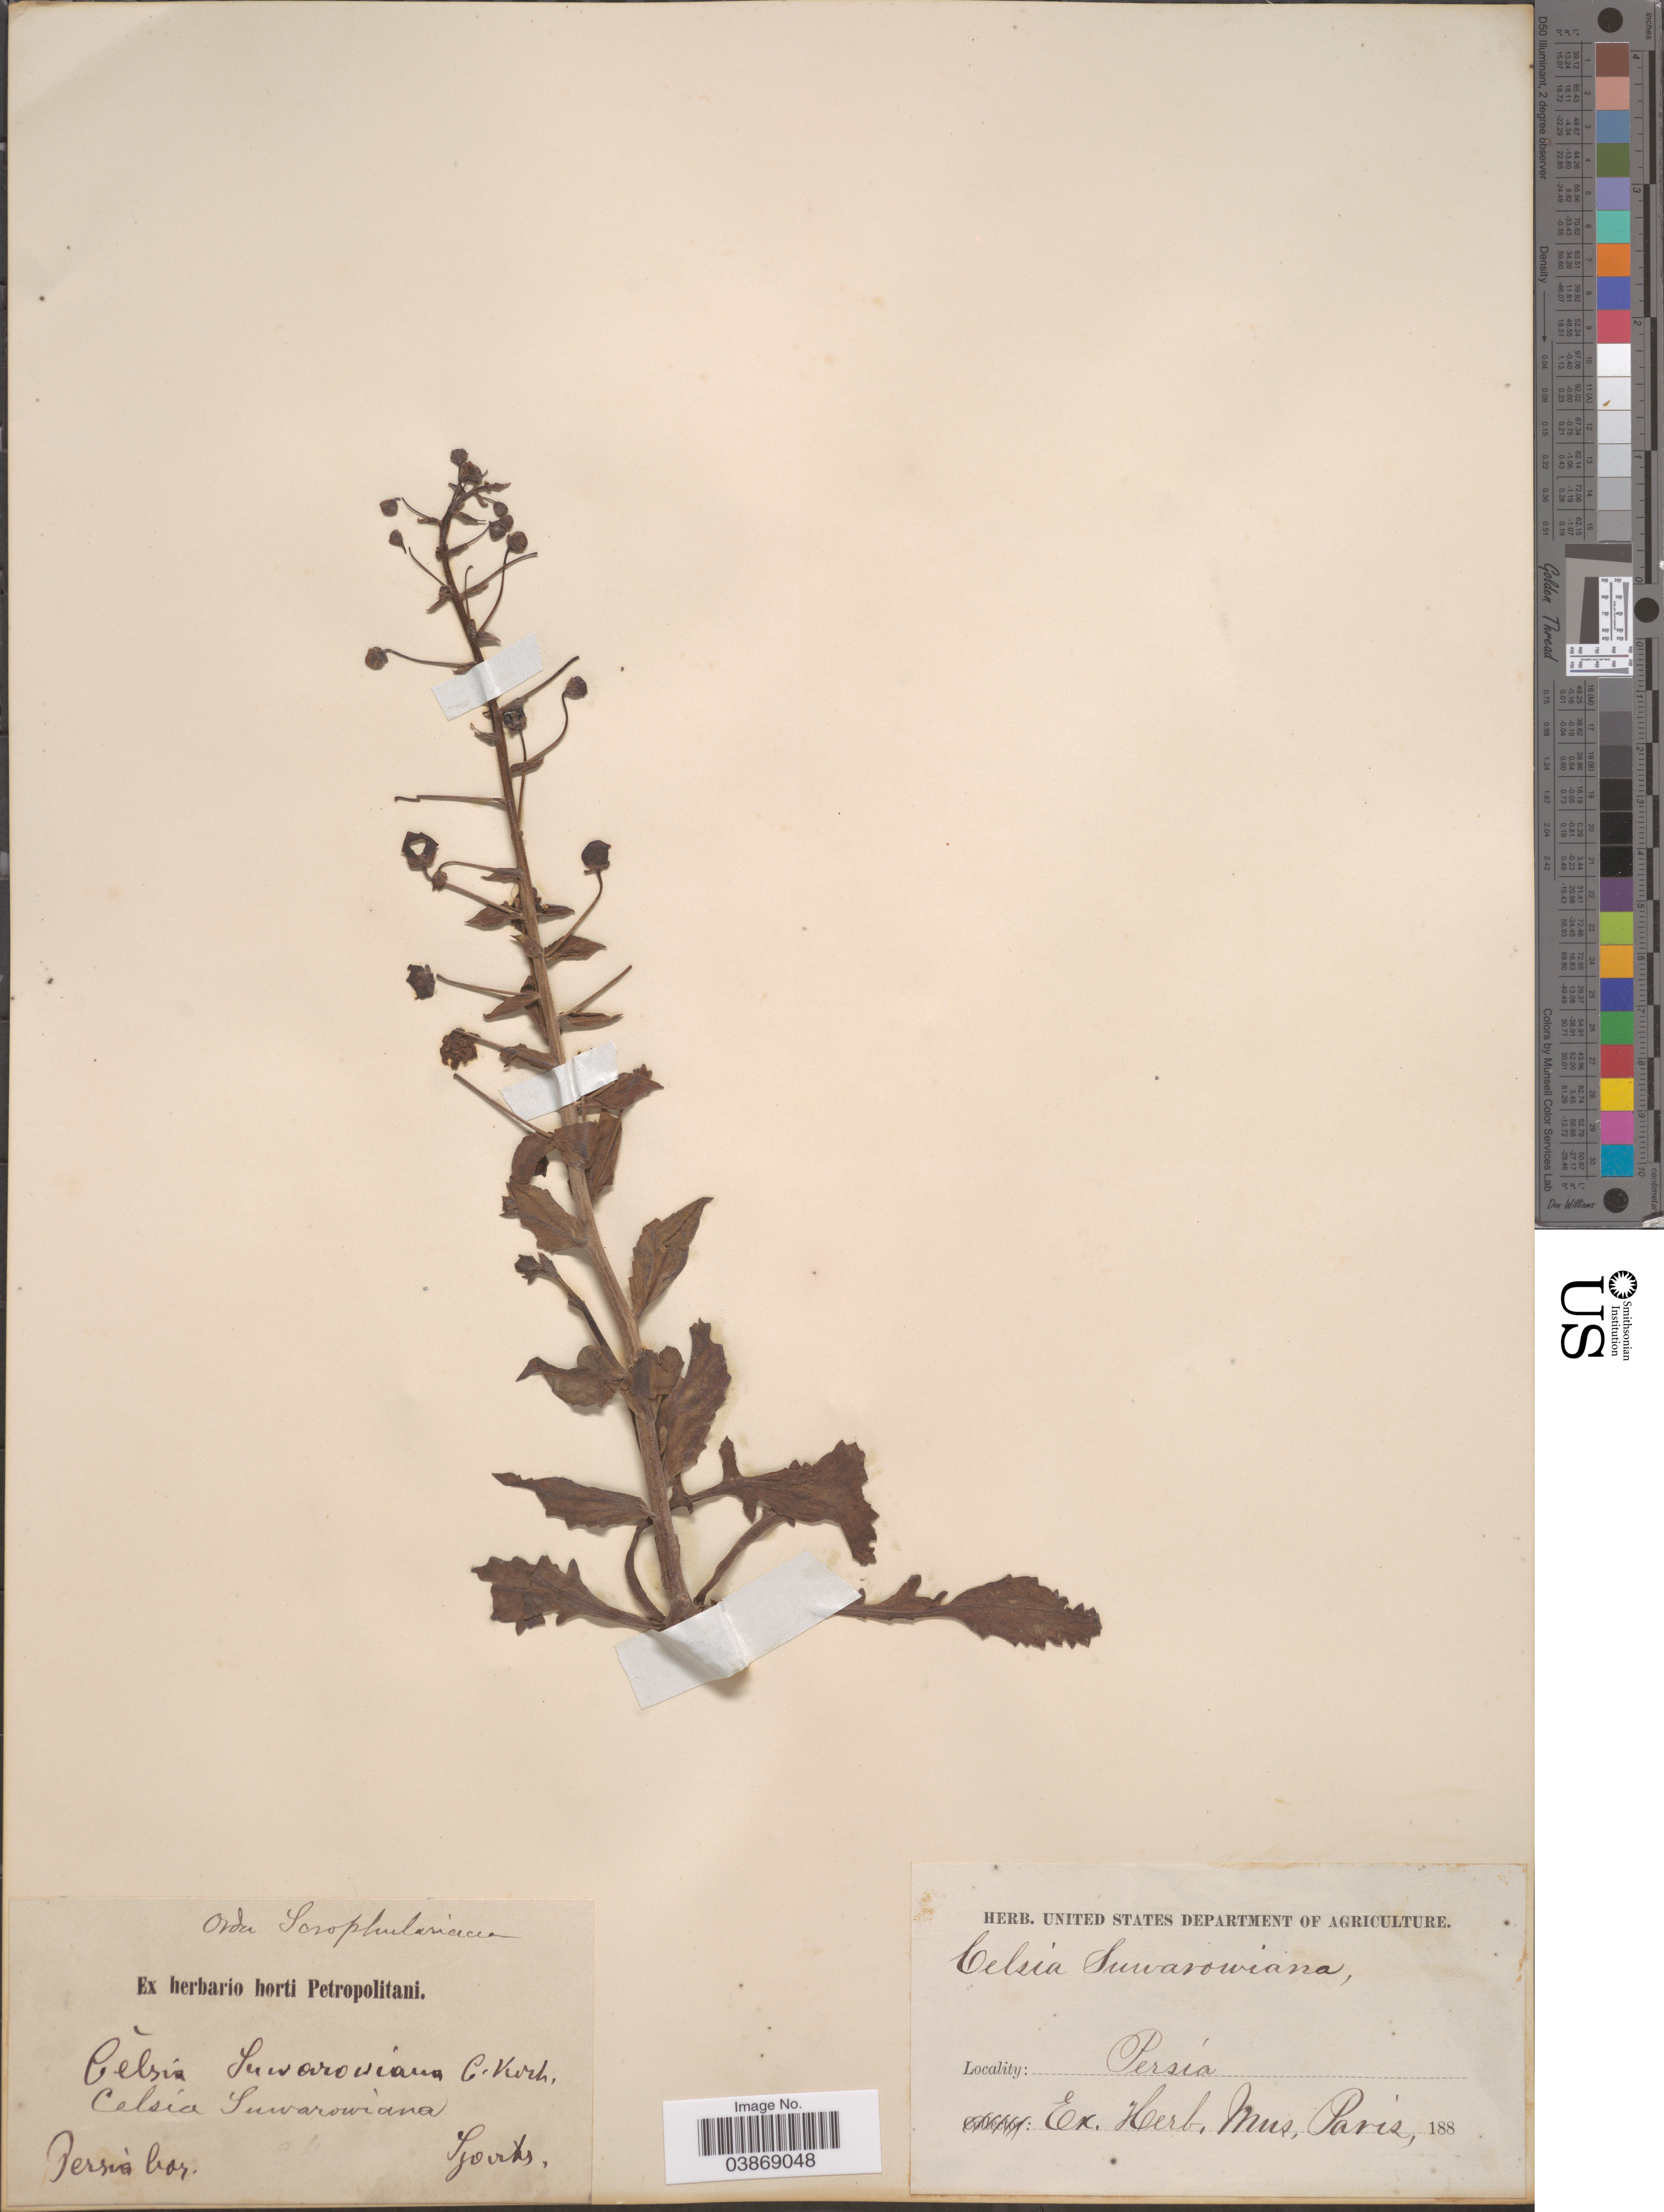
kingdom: Plantae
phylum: Tracheophyta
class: Magnoliopsida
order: Lamiales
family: Scrophulariaceae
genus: Celsia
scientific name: Celsia persica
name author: C.A. Mey.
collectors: Szovits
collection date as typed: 188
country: Iran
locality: Persia. Persia bor.